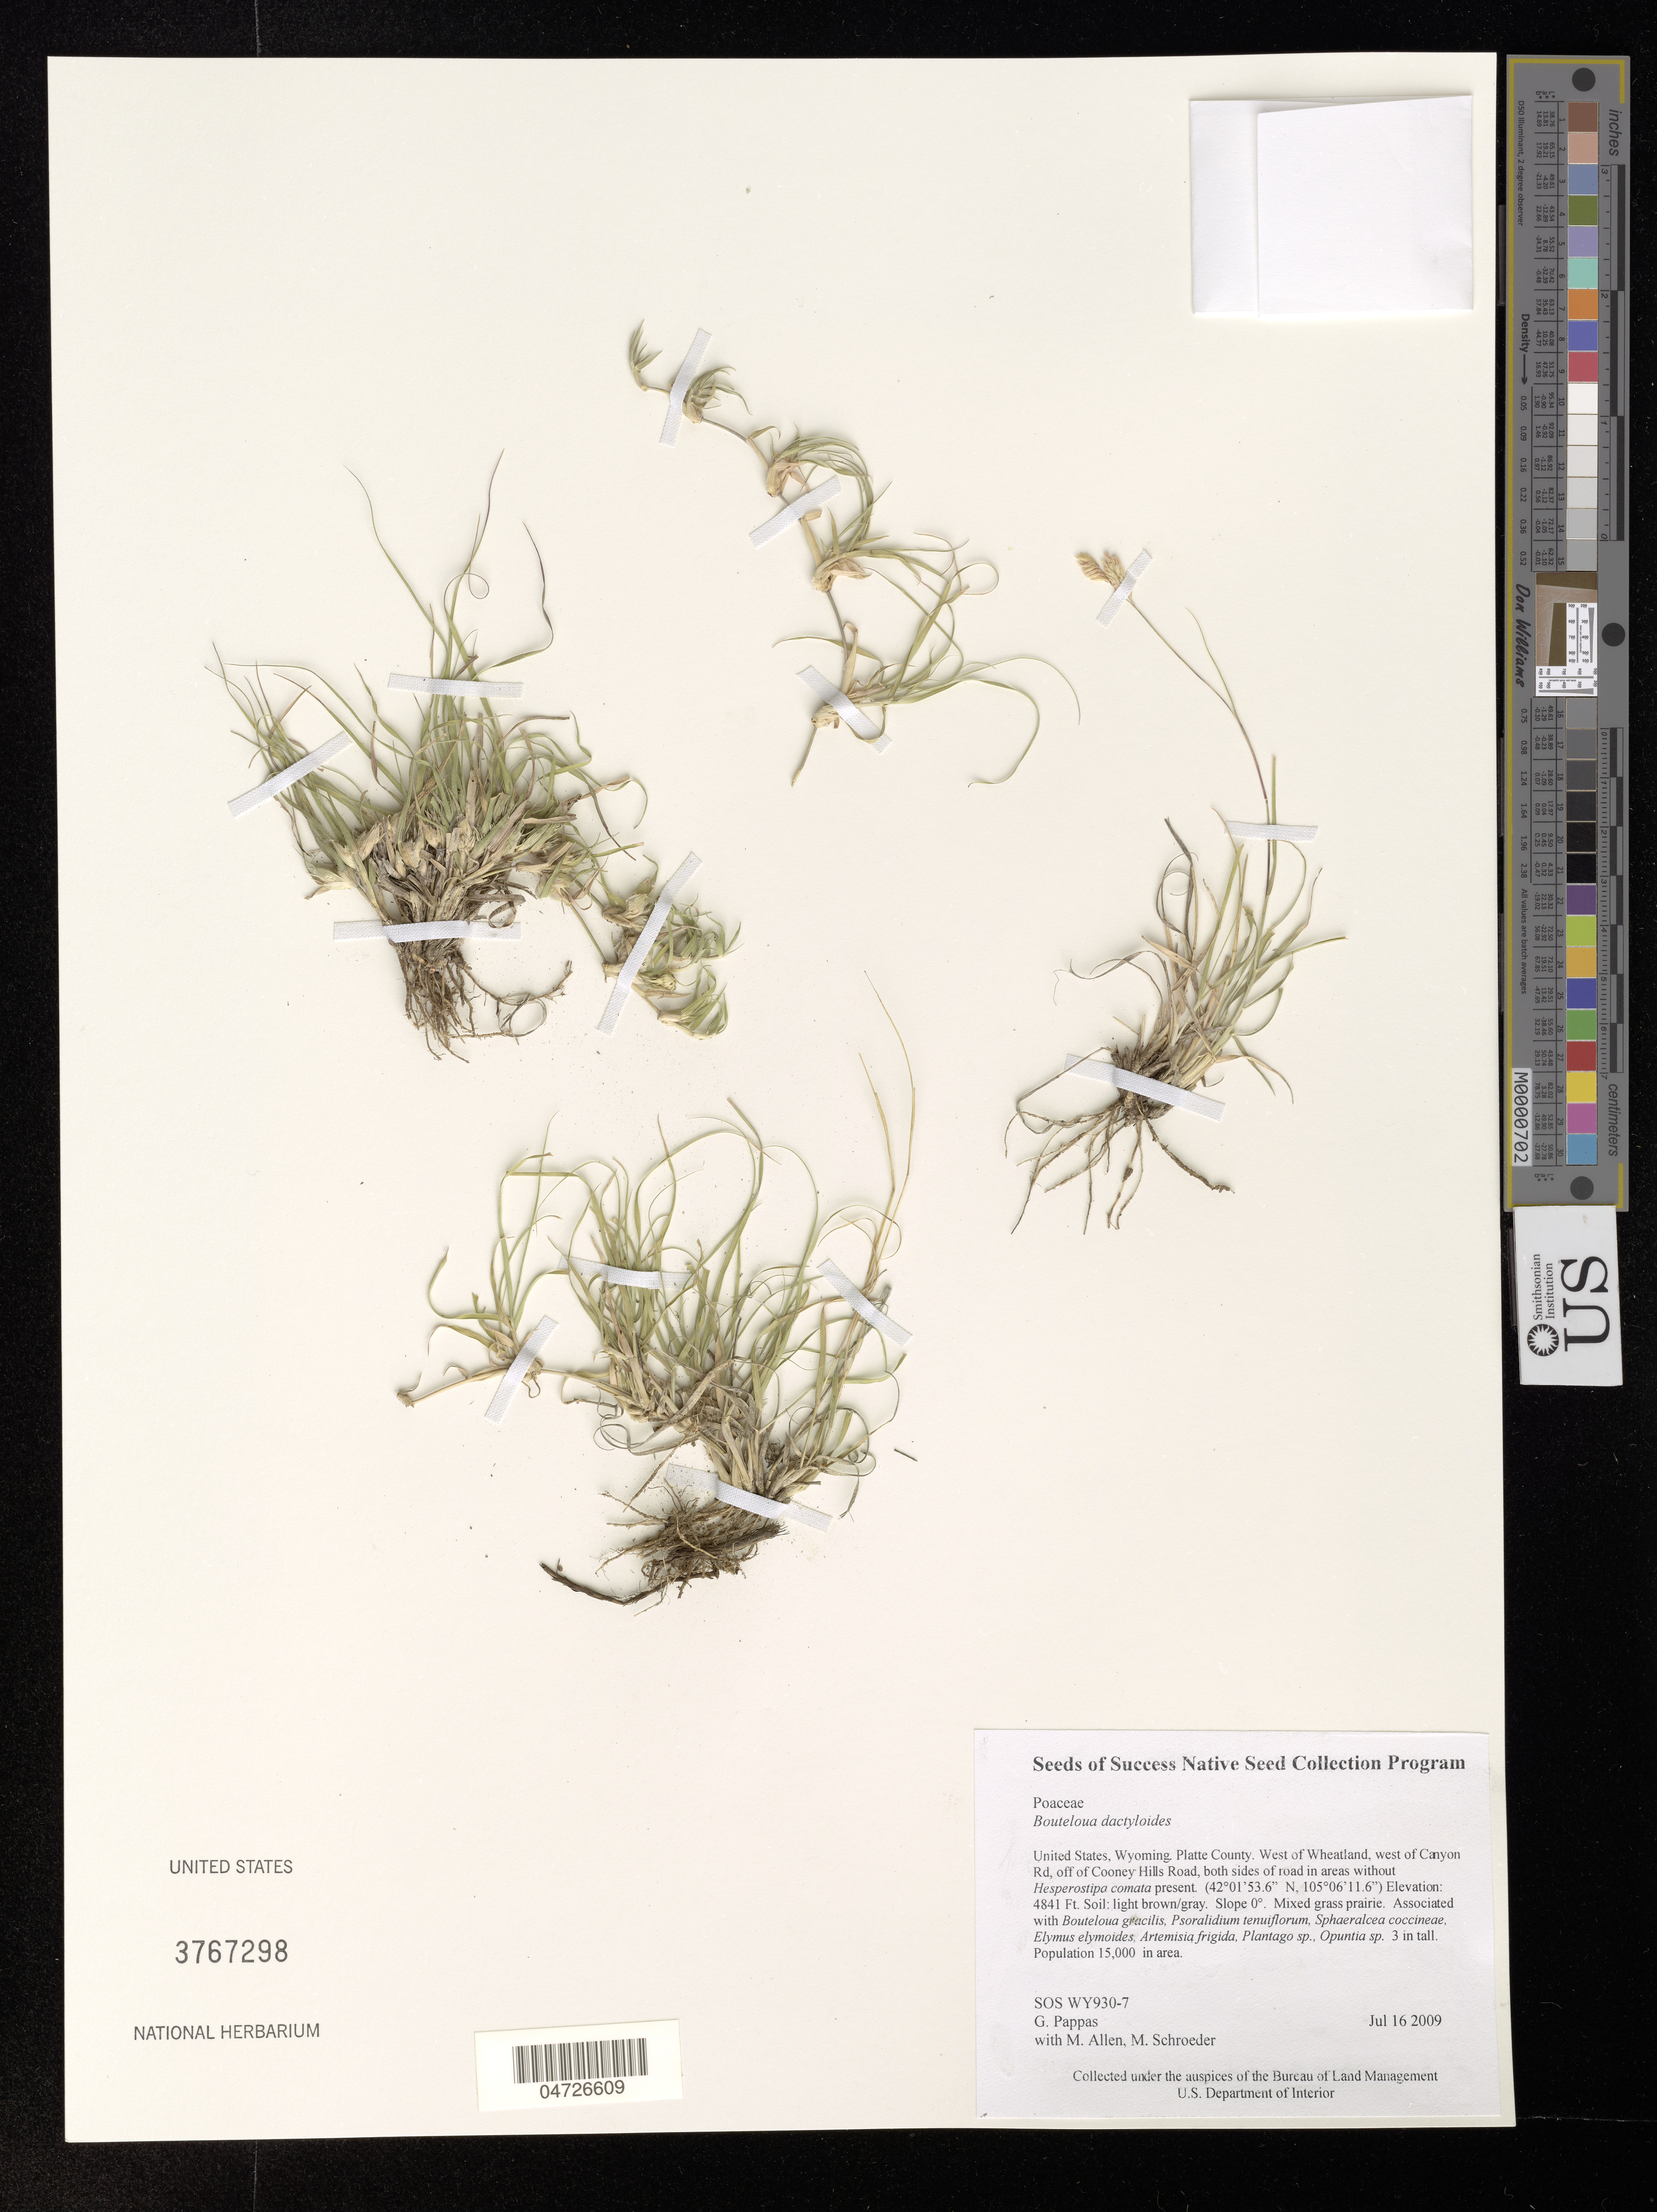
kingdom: Plantae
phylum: Tracheophyta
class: Liliopsida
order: Poales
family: Poaceae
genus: Bouteloua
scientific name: Bouteloua dactyloides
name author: (Nutt.) Columbus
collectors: G. Pappas, M. Allen & M. Schroeder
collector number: SOS WY930-7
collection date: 2009-07-16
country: United States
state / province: Wyoming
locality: Platte County. West of Wheatland, west of Canyon Rd, off of Cooney Hills Road.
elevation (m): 1476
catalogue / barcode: US 3767298